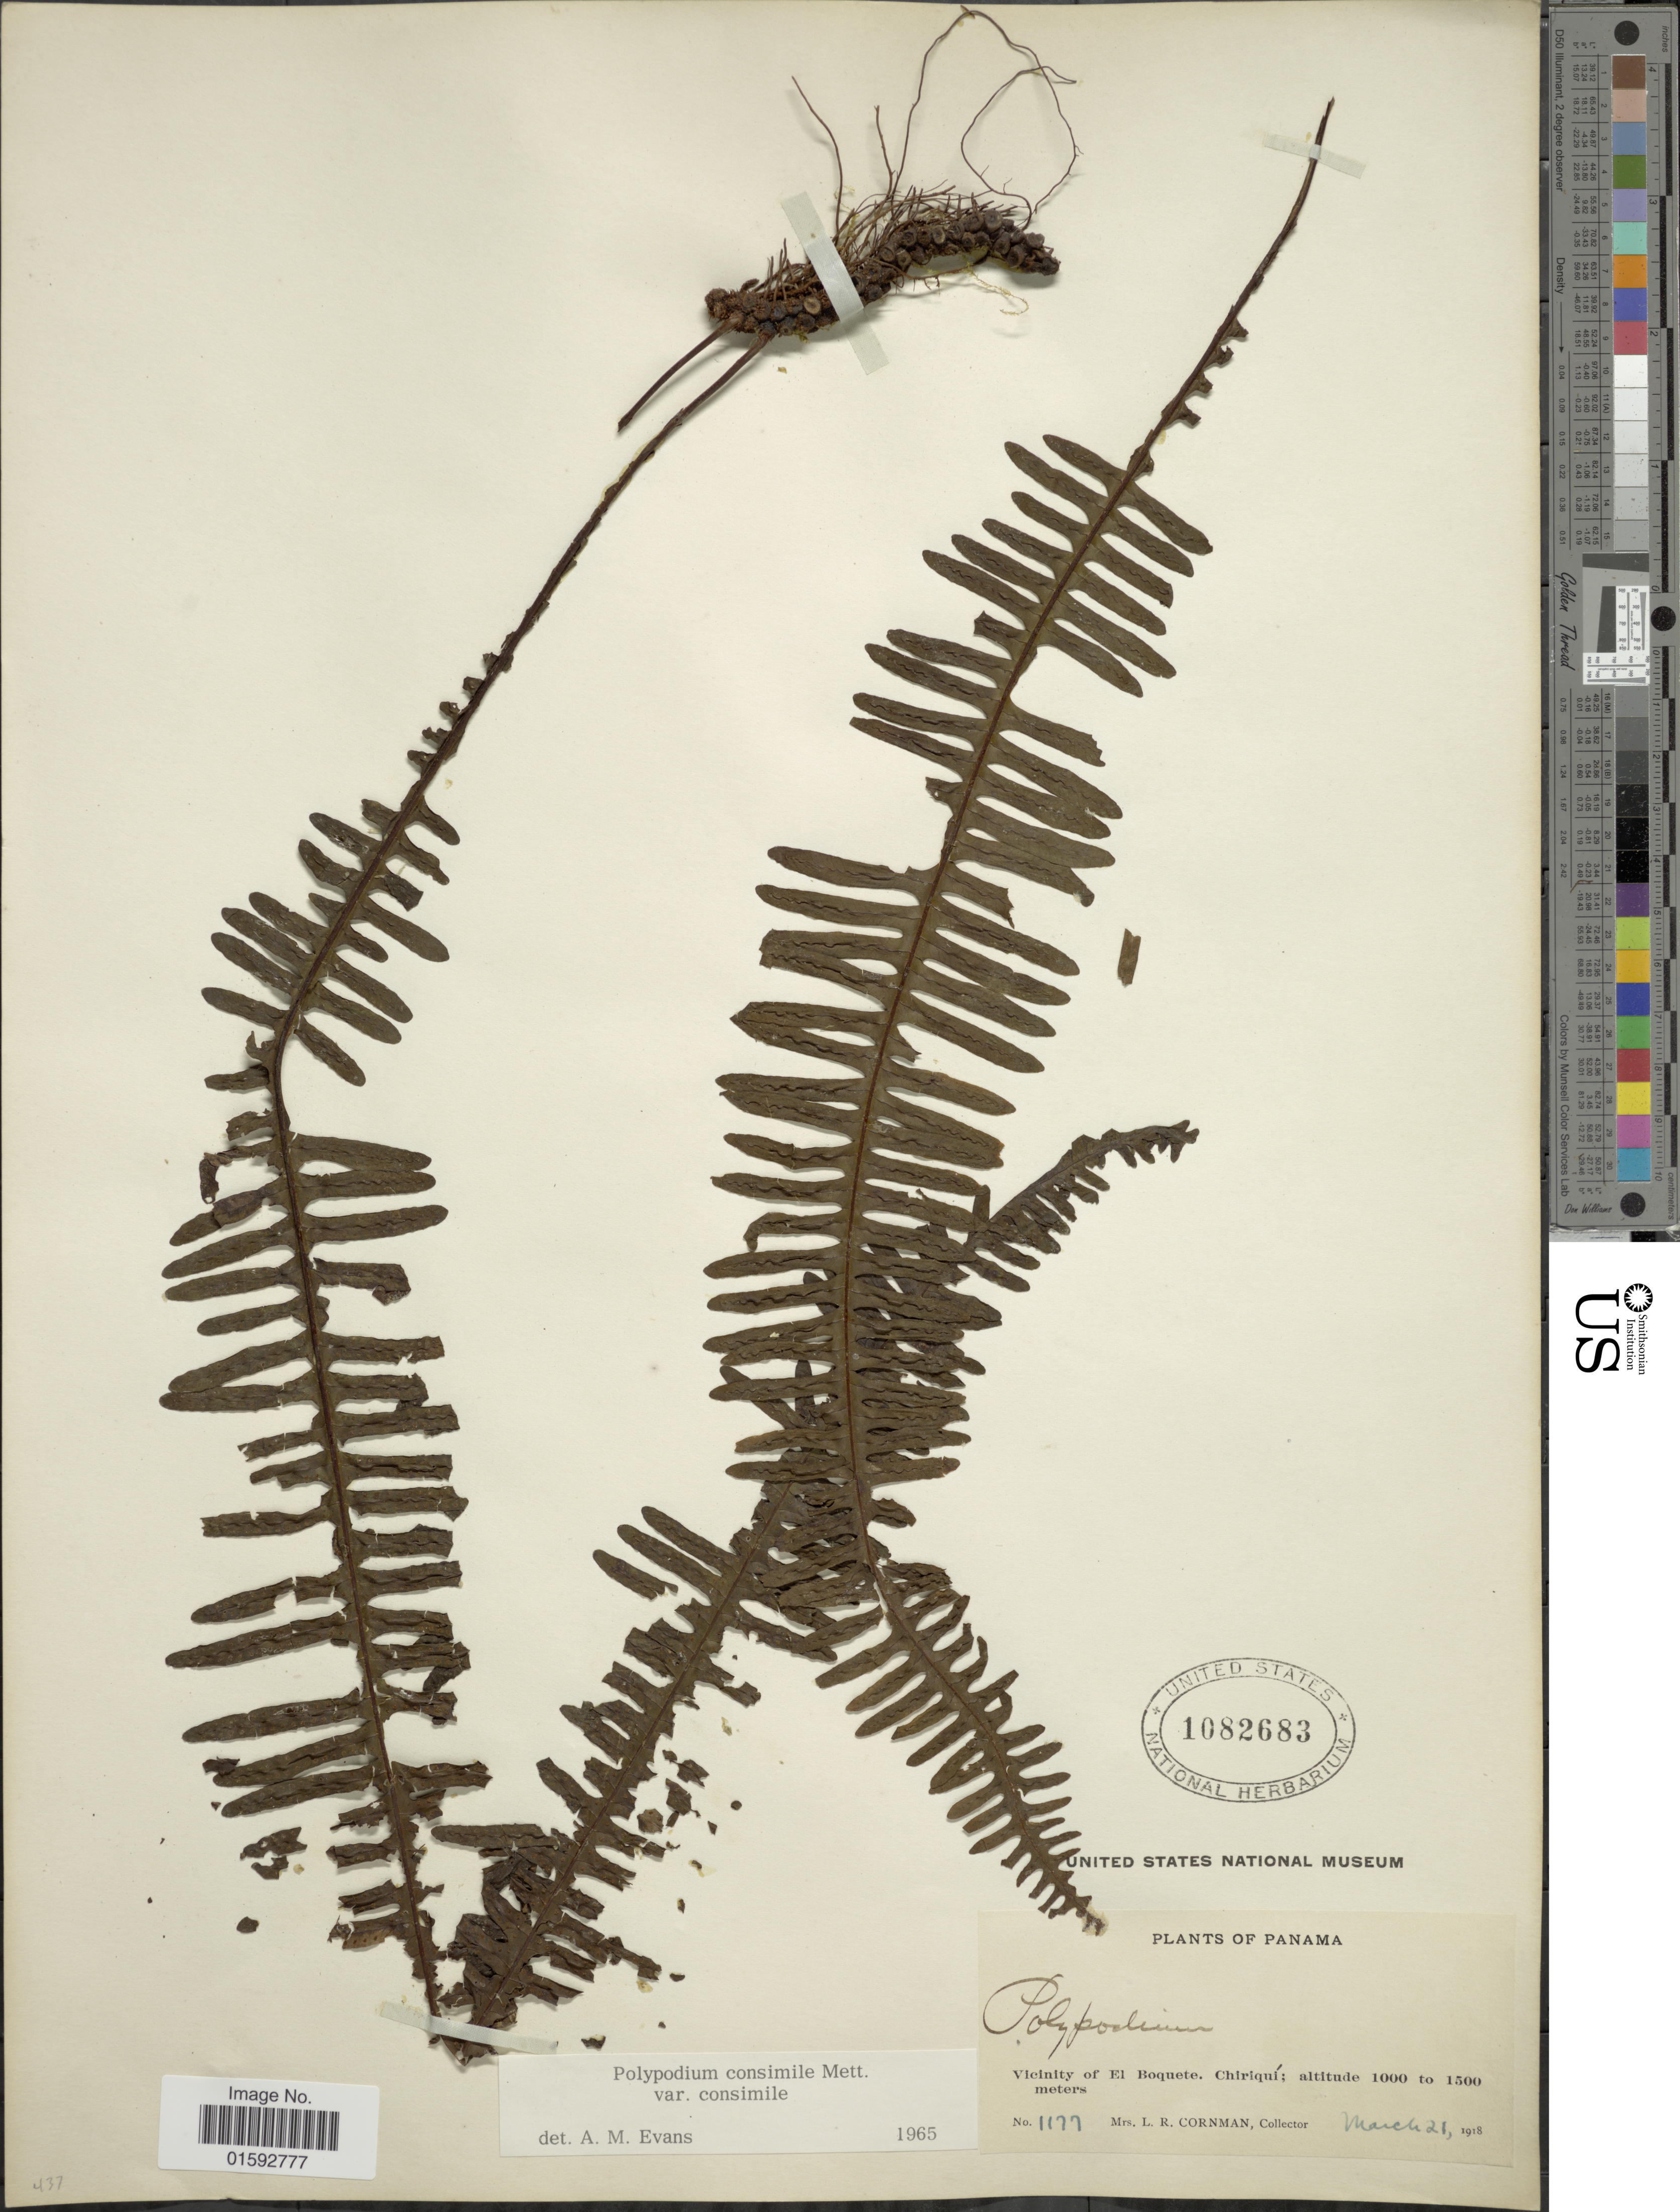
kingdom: Plantae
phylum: Tracheophyta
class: Polypodiopsida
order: Polypodiales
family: Polypodiaceae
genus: Pecluma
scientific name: Pecluma consimilis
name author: (Mett.) M.G. Price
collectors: L. Cornman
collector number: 1177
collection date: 1918-03-21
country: Panama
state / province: Chiriqui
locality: Vicinity of El Boquete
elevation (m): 1000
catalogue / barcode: US 1082683